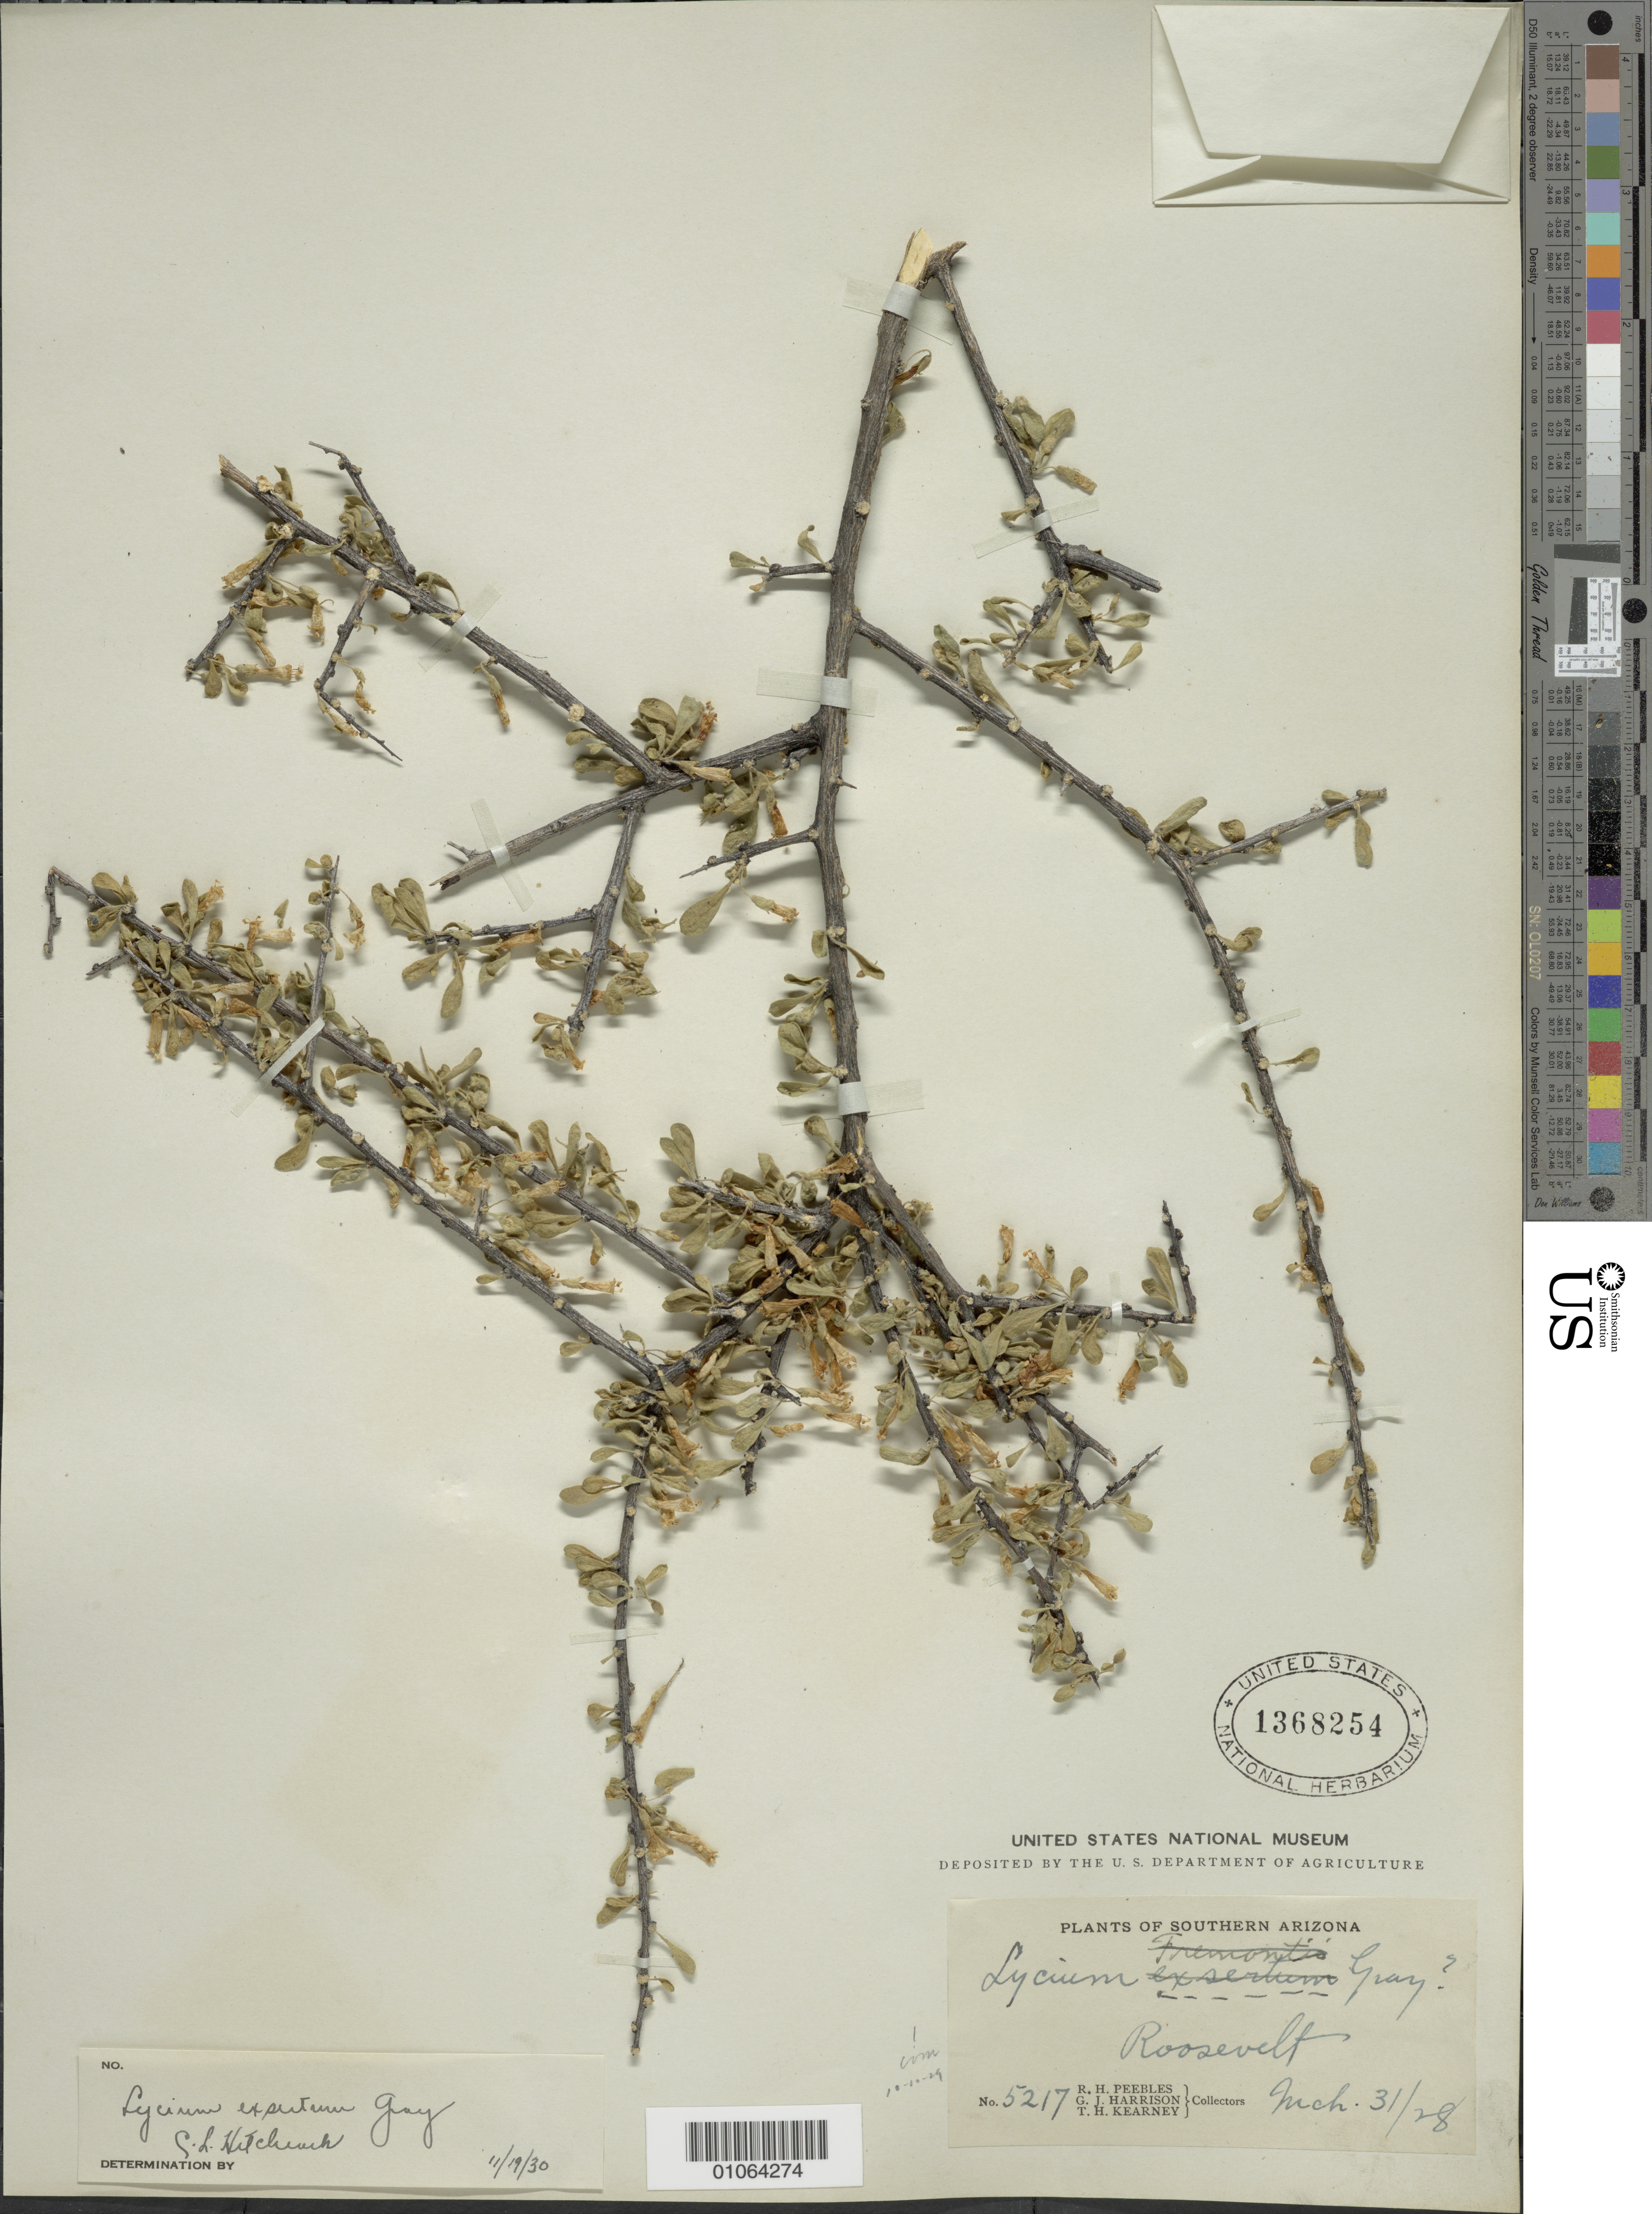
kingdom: Plantae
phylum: Tracheophyta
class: Magnoliopsida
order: Solanales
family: Solanaceae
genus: Lycium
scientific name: Lycium exsertum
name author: A. Gray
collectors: R. H. Peebles, G. J. Harrison & T. H. Kearney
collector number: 5217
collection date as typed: Transcribed d/m/y: 31/3/28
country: United States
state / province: Arizona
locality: Southern Arizona, Roosevelt.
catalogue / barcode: US 1368254